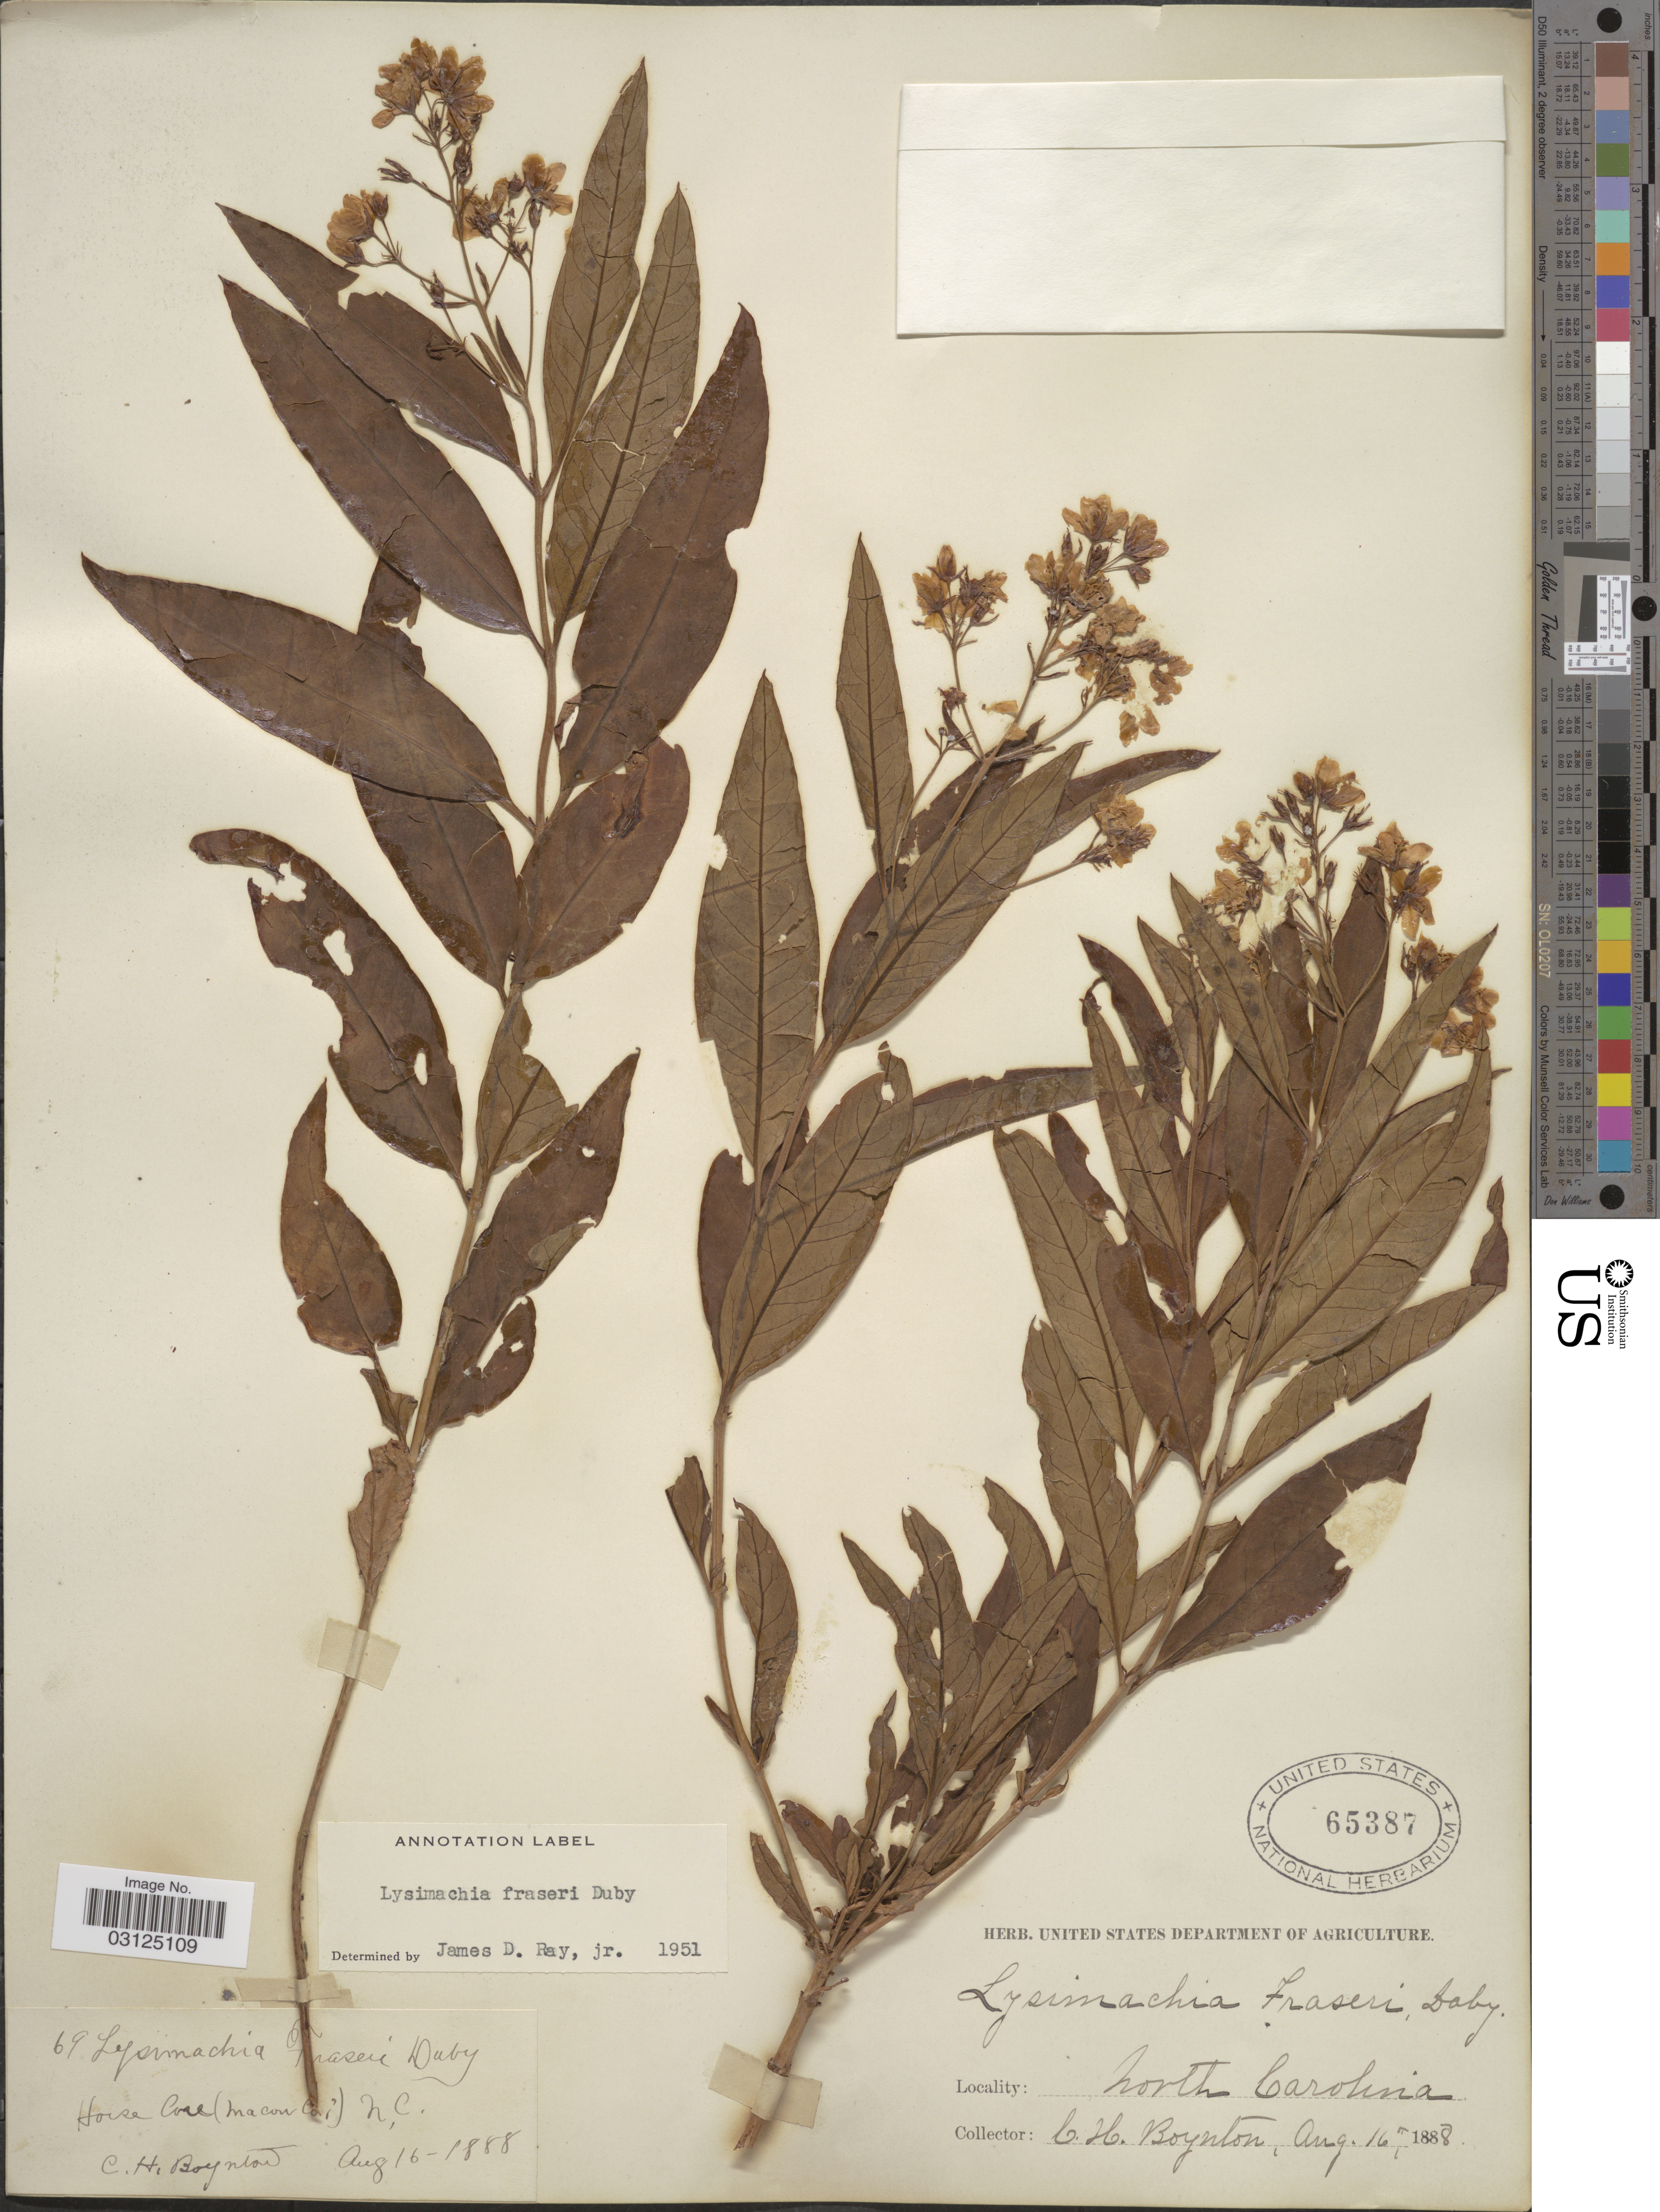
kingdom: Plantae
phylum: Tracheophyta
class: Magnoliopsida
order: Ericales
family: Primulaceae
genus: Lysimachia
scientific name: Lysimachia fraseri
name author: Duby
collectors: C. Boynton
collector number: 69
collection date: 1888-08-16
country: United States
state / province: North Carolina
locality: Horse Cove (Macoun Co).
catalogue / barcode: US 65387